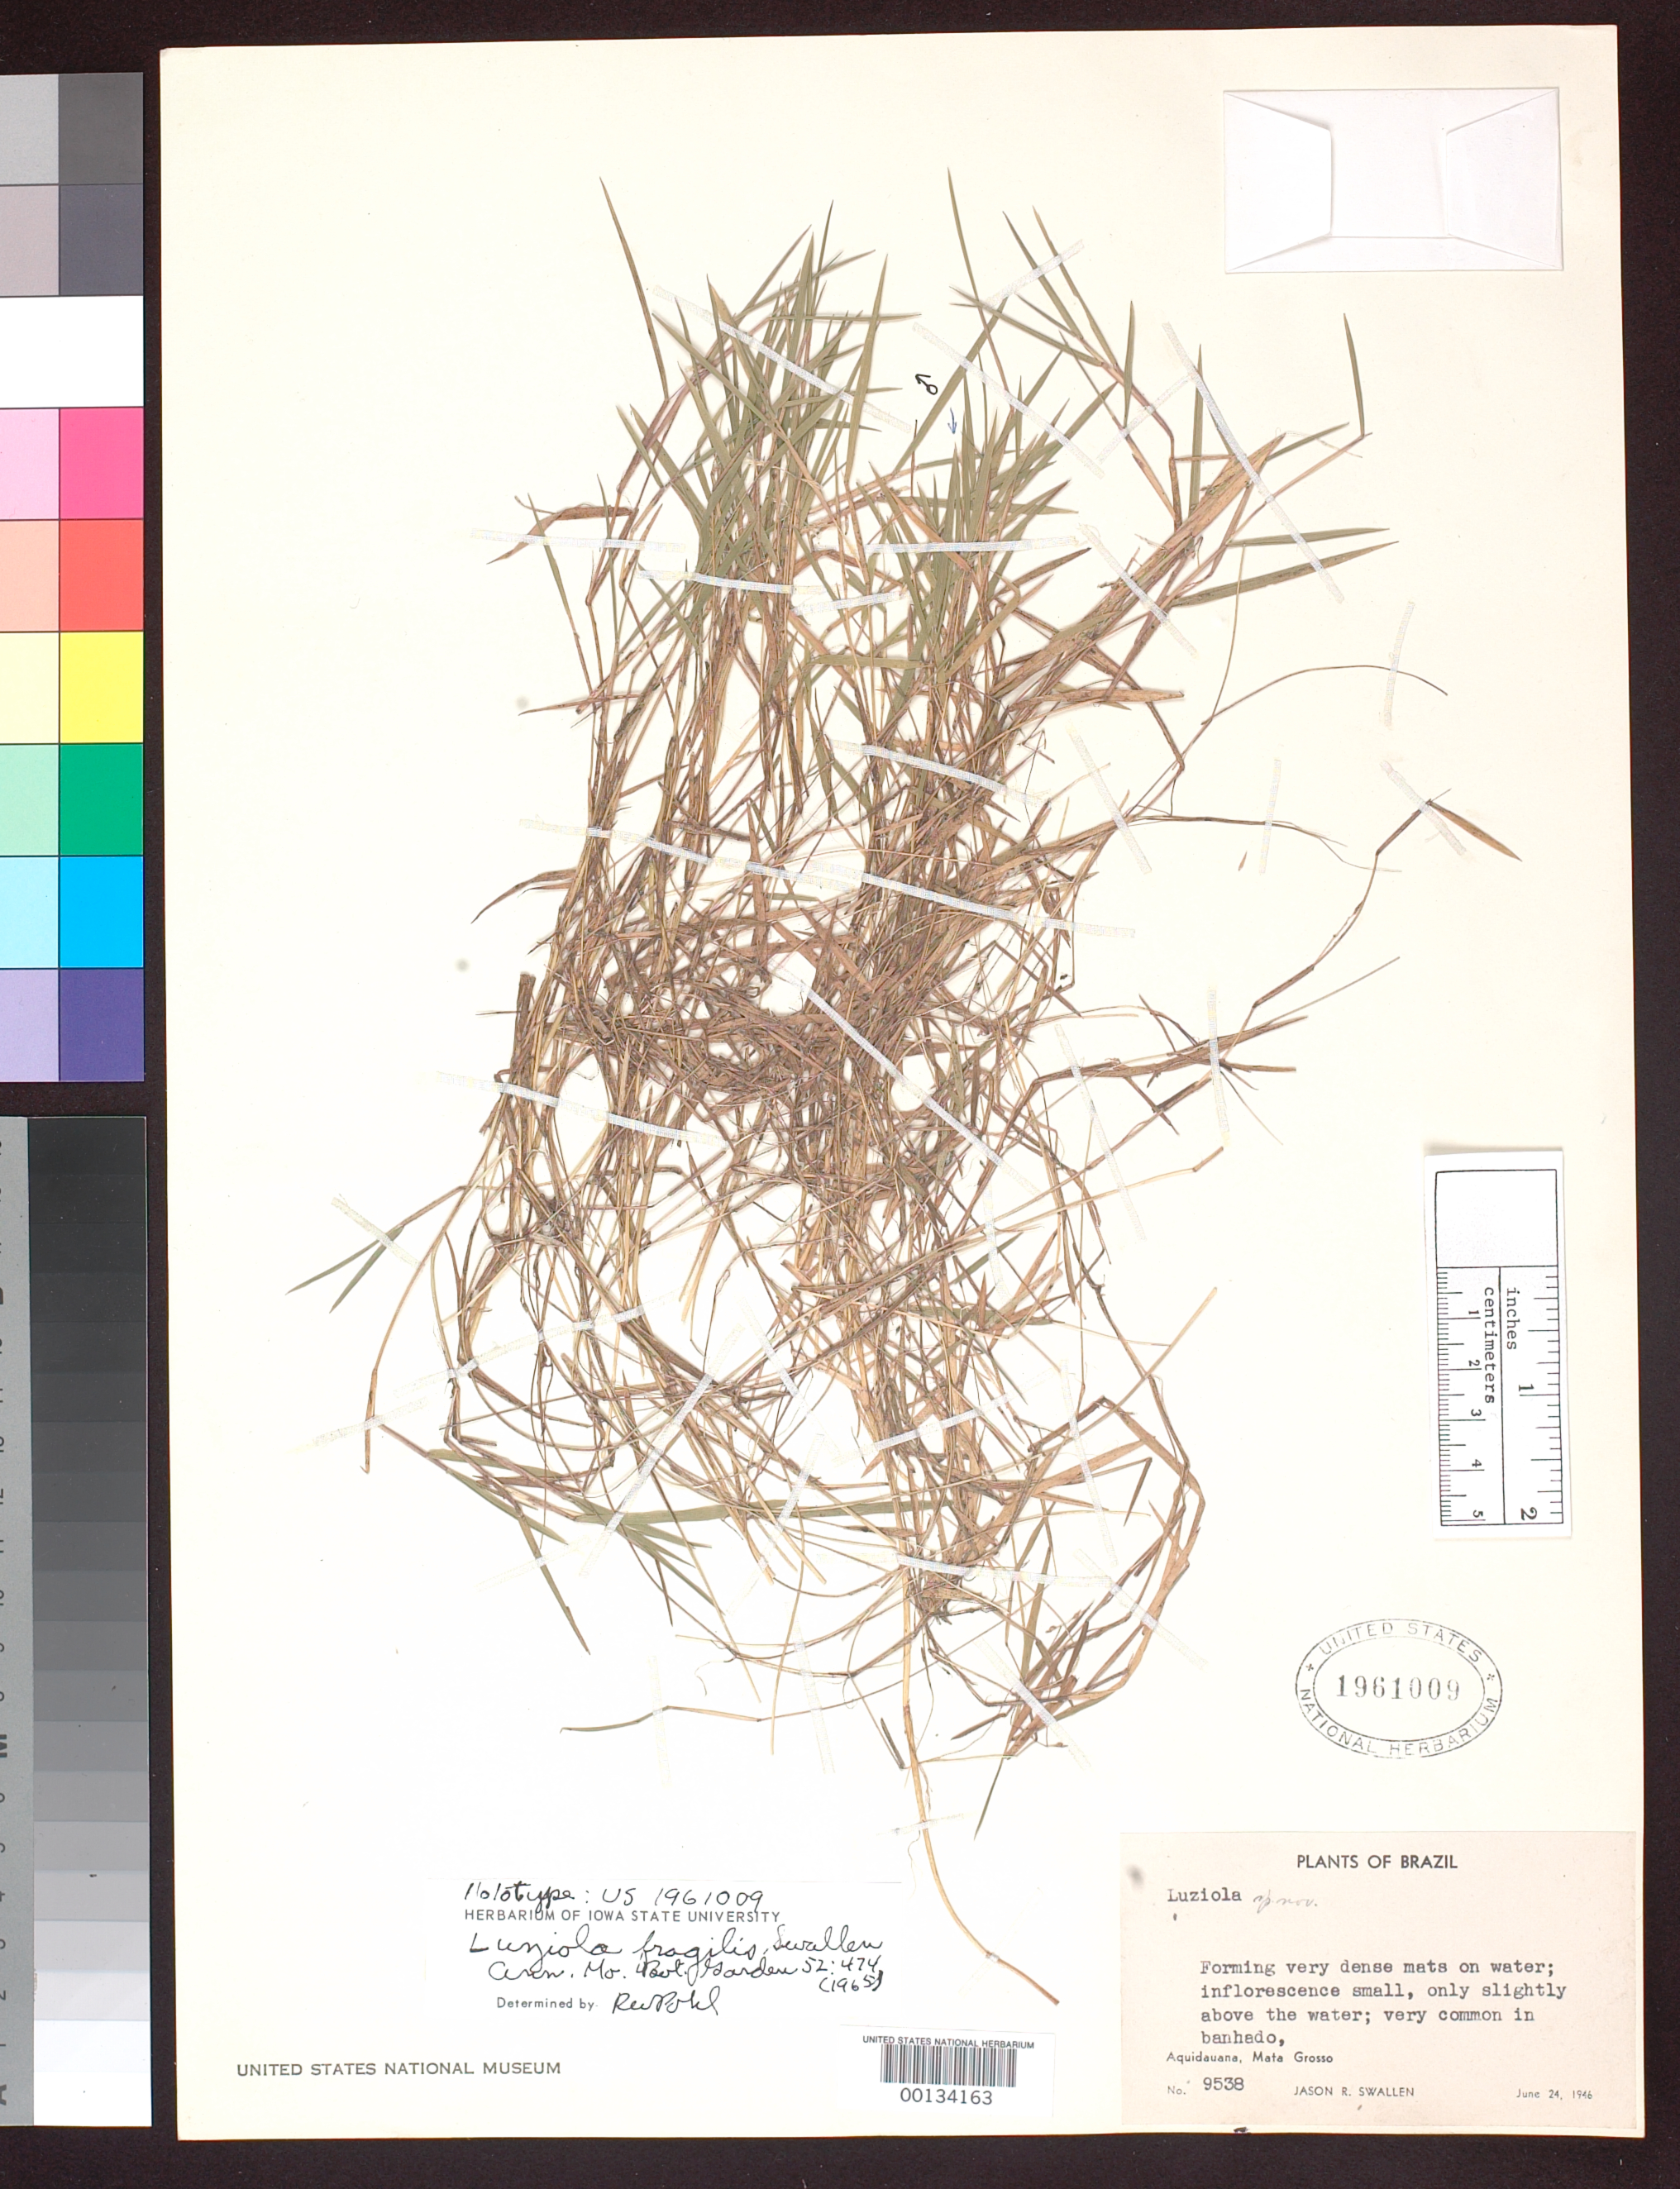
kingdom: Plantae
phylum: Tracheophyta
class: Liliopsida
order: Poales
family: Poaceae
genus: Luziola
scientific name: Luziola fragilis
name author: Swallen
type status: Holotype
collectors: J. R. Swallen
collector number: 9538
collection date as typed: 24 Jun 1946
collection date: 1946-06-24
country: Brazil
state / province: Mato Grosso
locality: Aquidauana.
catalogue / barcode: US 1961009